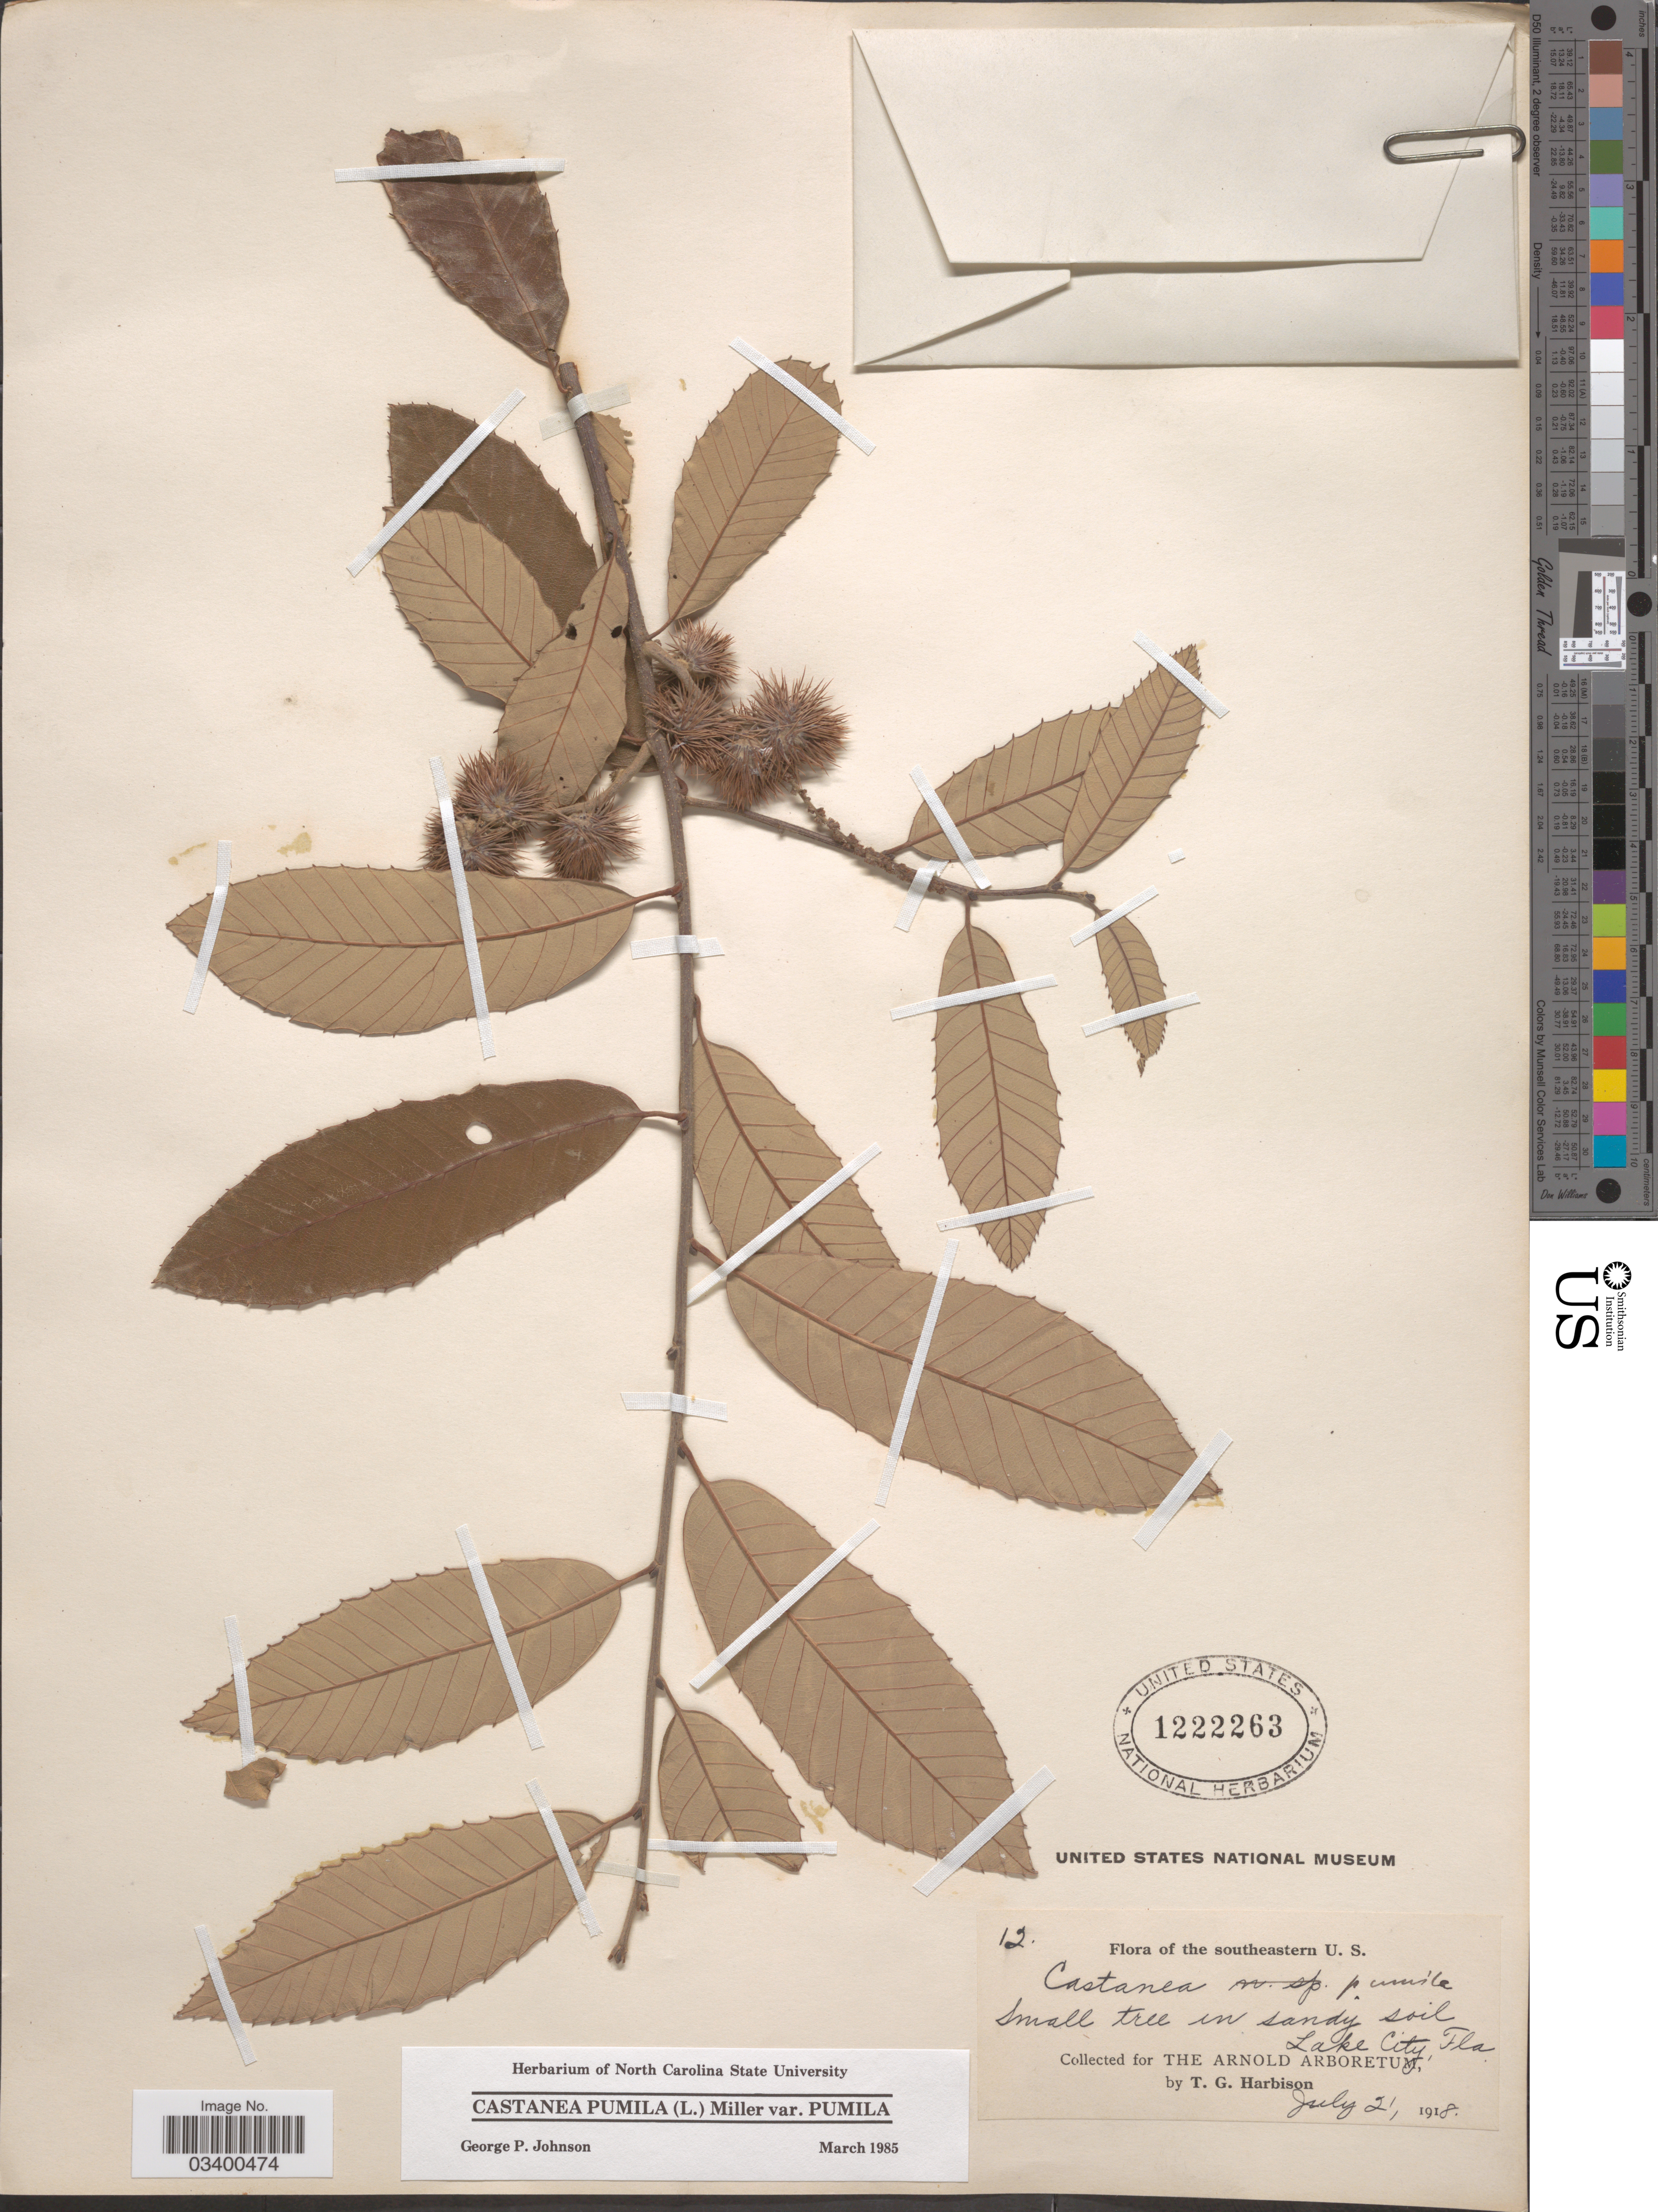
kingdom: Plantae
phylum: Tracheophyta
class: Magnoliopsida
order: Fagales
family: Fagaceae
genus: Castanea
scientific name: Castanea pumila var. pumila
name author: (L.) Mill.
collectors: T. Harbison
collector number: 12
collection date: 1918-07-21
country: United States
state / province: Florida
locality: The Southeastern U. S. Lake City.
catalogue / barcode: US 1222263